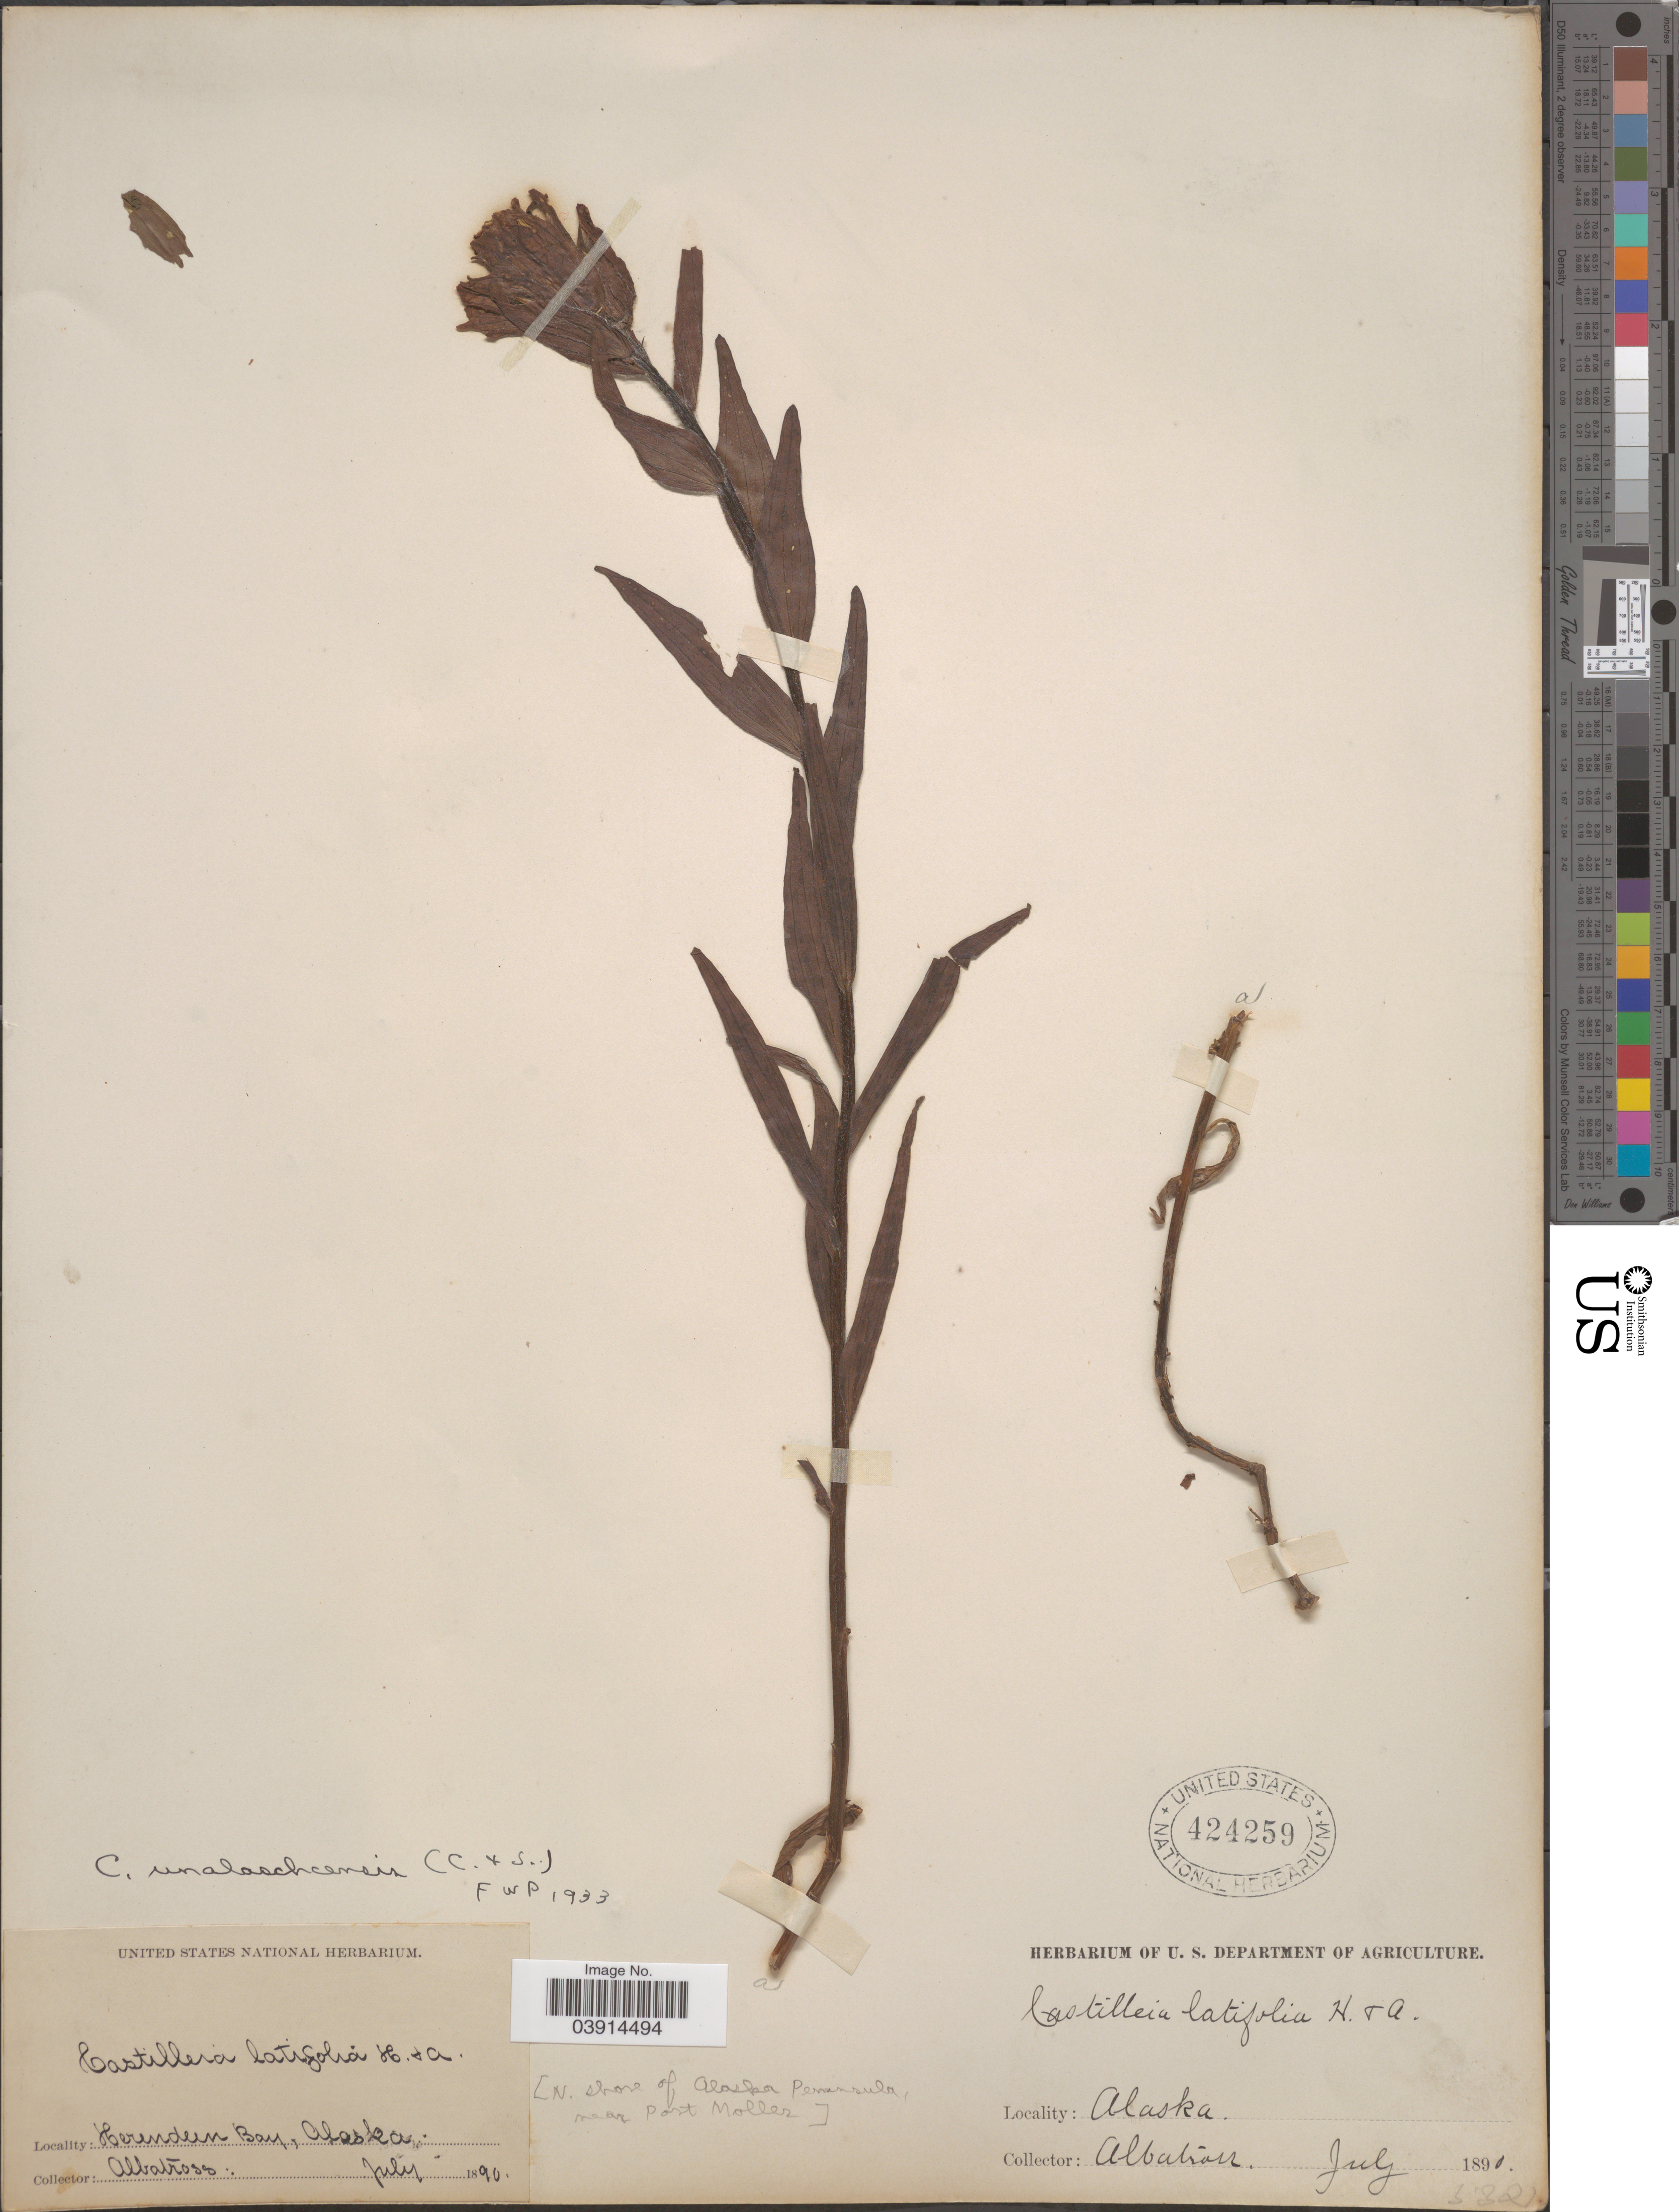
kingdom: Plantae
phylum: Tracheophyta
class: Magnoliopsida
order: Lamiales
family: Orobanchaceae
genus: Castilleja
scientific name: Castilleja unalaschcensis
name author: (Cham. & Schltdl.) Malte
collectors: Albatross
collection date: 1891-07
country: United States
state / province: Alaska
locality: Herendeen Bay. [N. shore of Alaska Peninsula, near Post Moller].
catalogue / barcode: US 424259